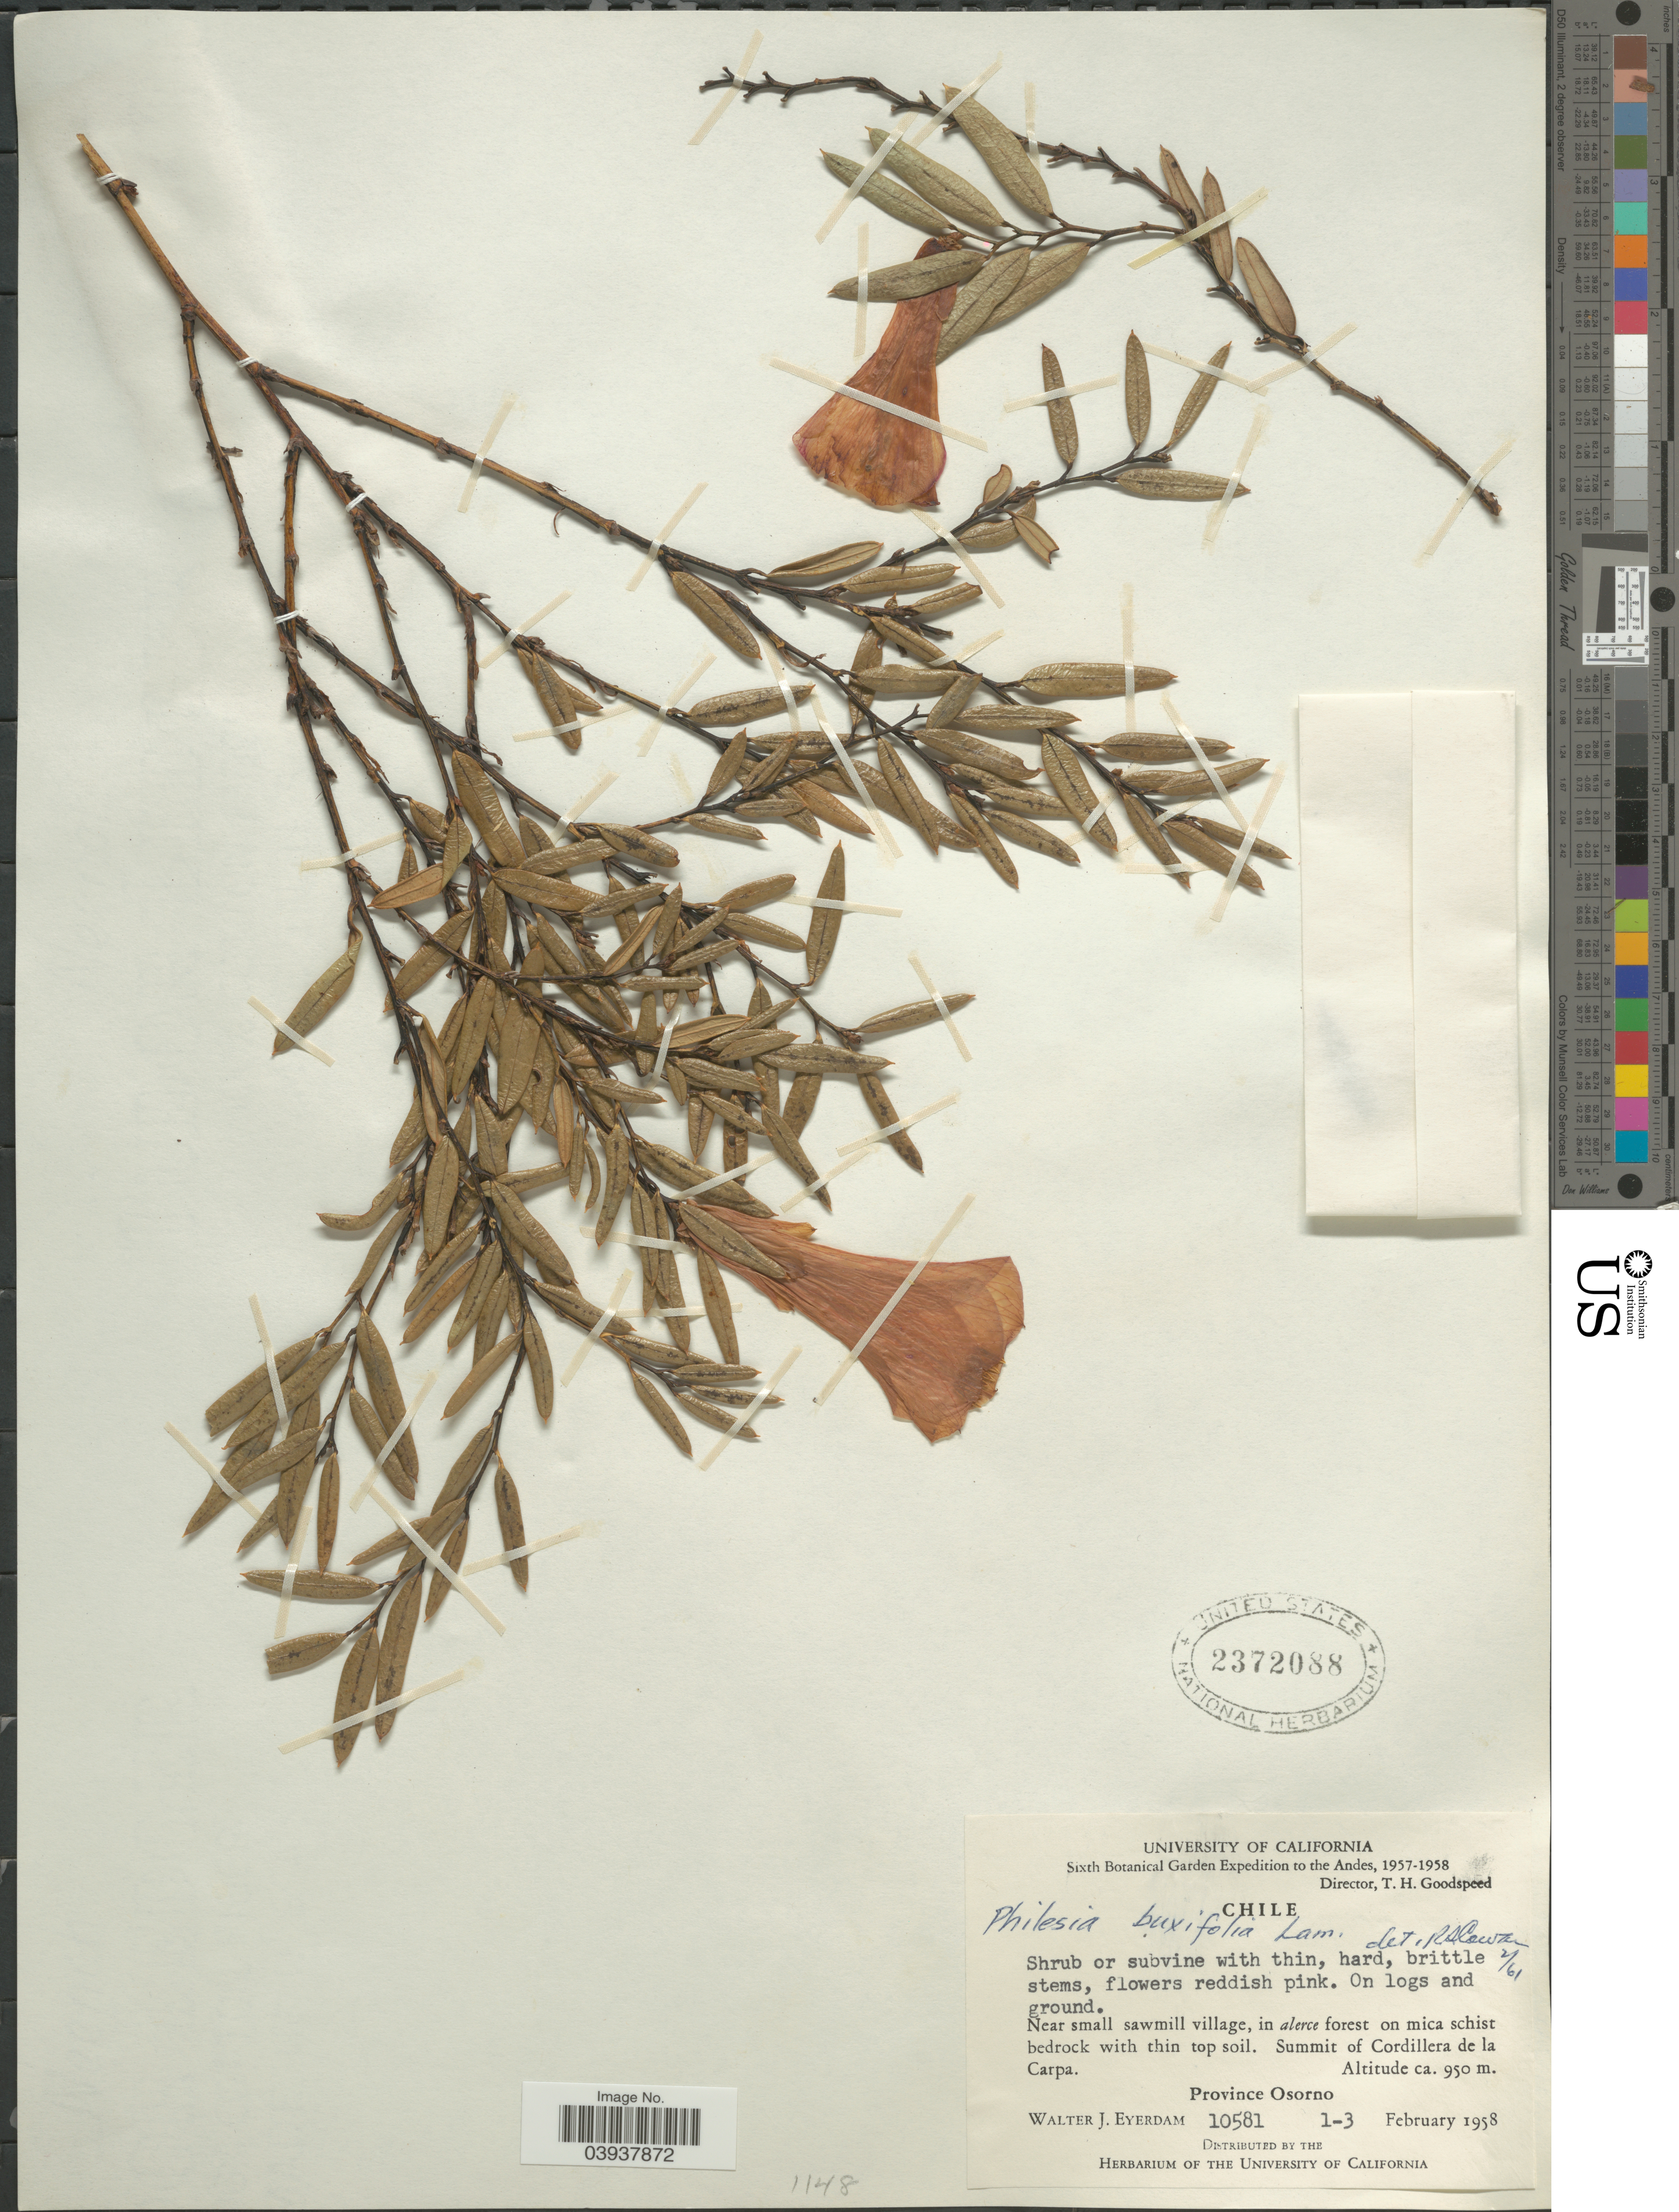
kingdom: Plantae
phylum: Tracheophyta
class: Liliopsida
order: Liliales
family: Philesiaceae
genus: Philesia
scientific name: Philesia buxifolia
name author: Poir.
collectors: W. J. Eyerdam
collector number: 10581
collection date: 1958-02-01/1958-02-03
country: Chile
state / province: Los Lagos (X)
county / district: Osorno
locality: Andes. Near small sawmill village. Summit of Cordillera de la Carpa. Province Osorno.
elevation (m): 950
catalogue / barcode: US 2372088